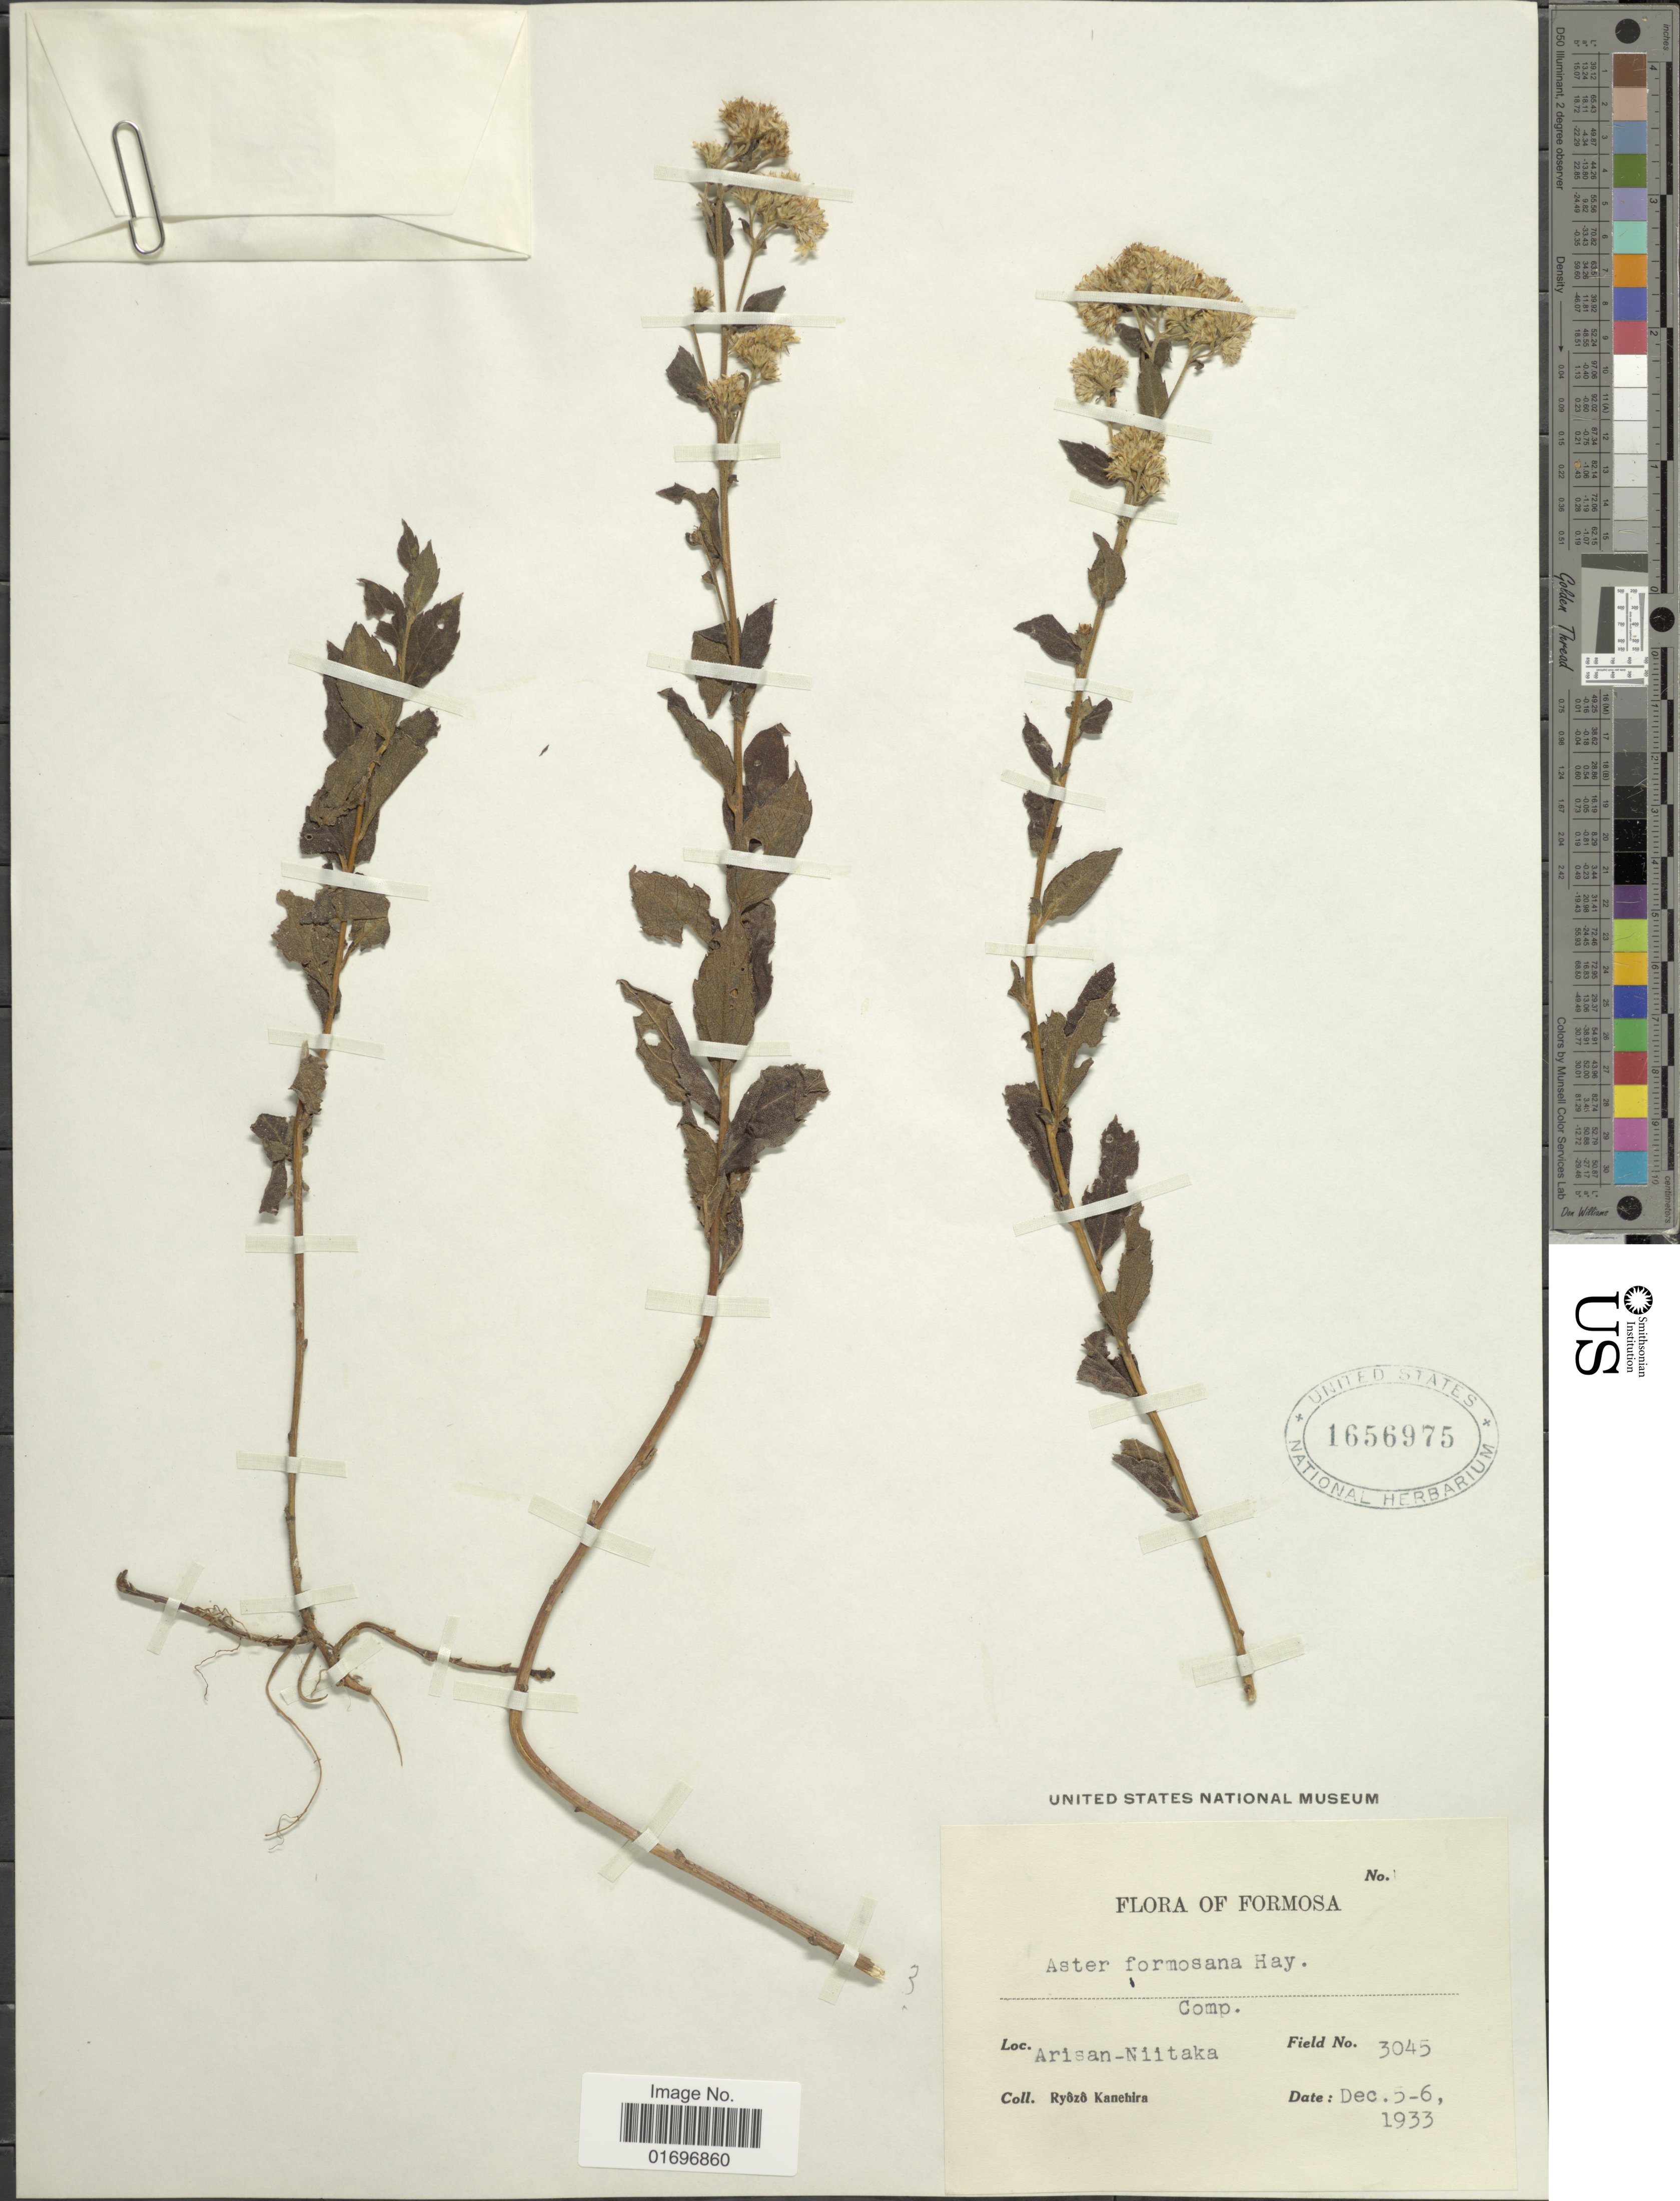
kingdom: Plantae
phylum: Tracheophyta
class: Magnoliopsida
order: Asterales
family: Asteraceae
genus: Aster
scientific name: Aster sp.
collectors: R. Kanehira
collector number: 3045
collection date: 1933-12-05/1933-12-06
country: Taiwan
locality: Formosa. Arisan-Niitaka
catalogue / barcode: US 1656975